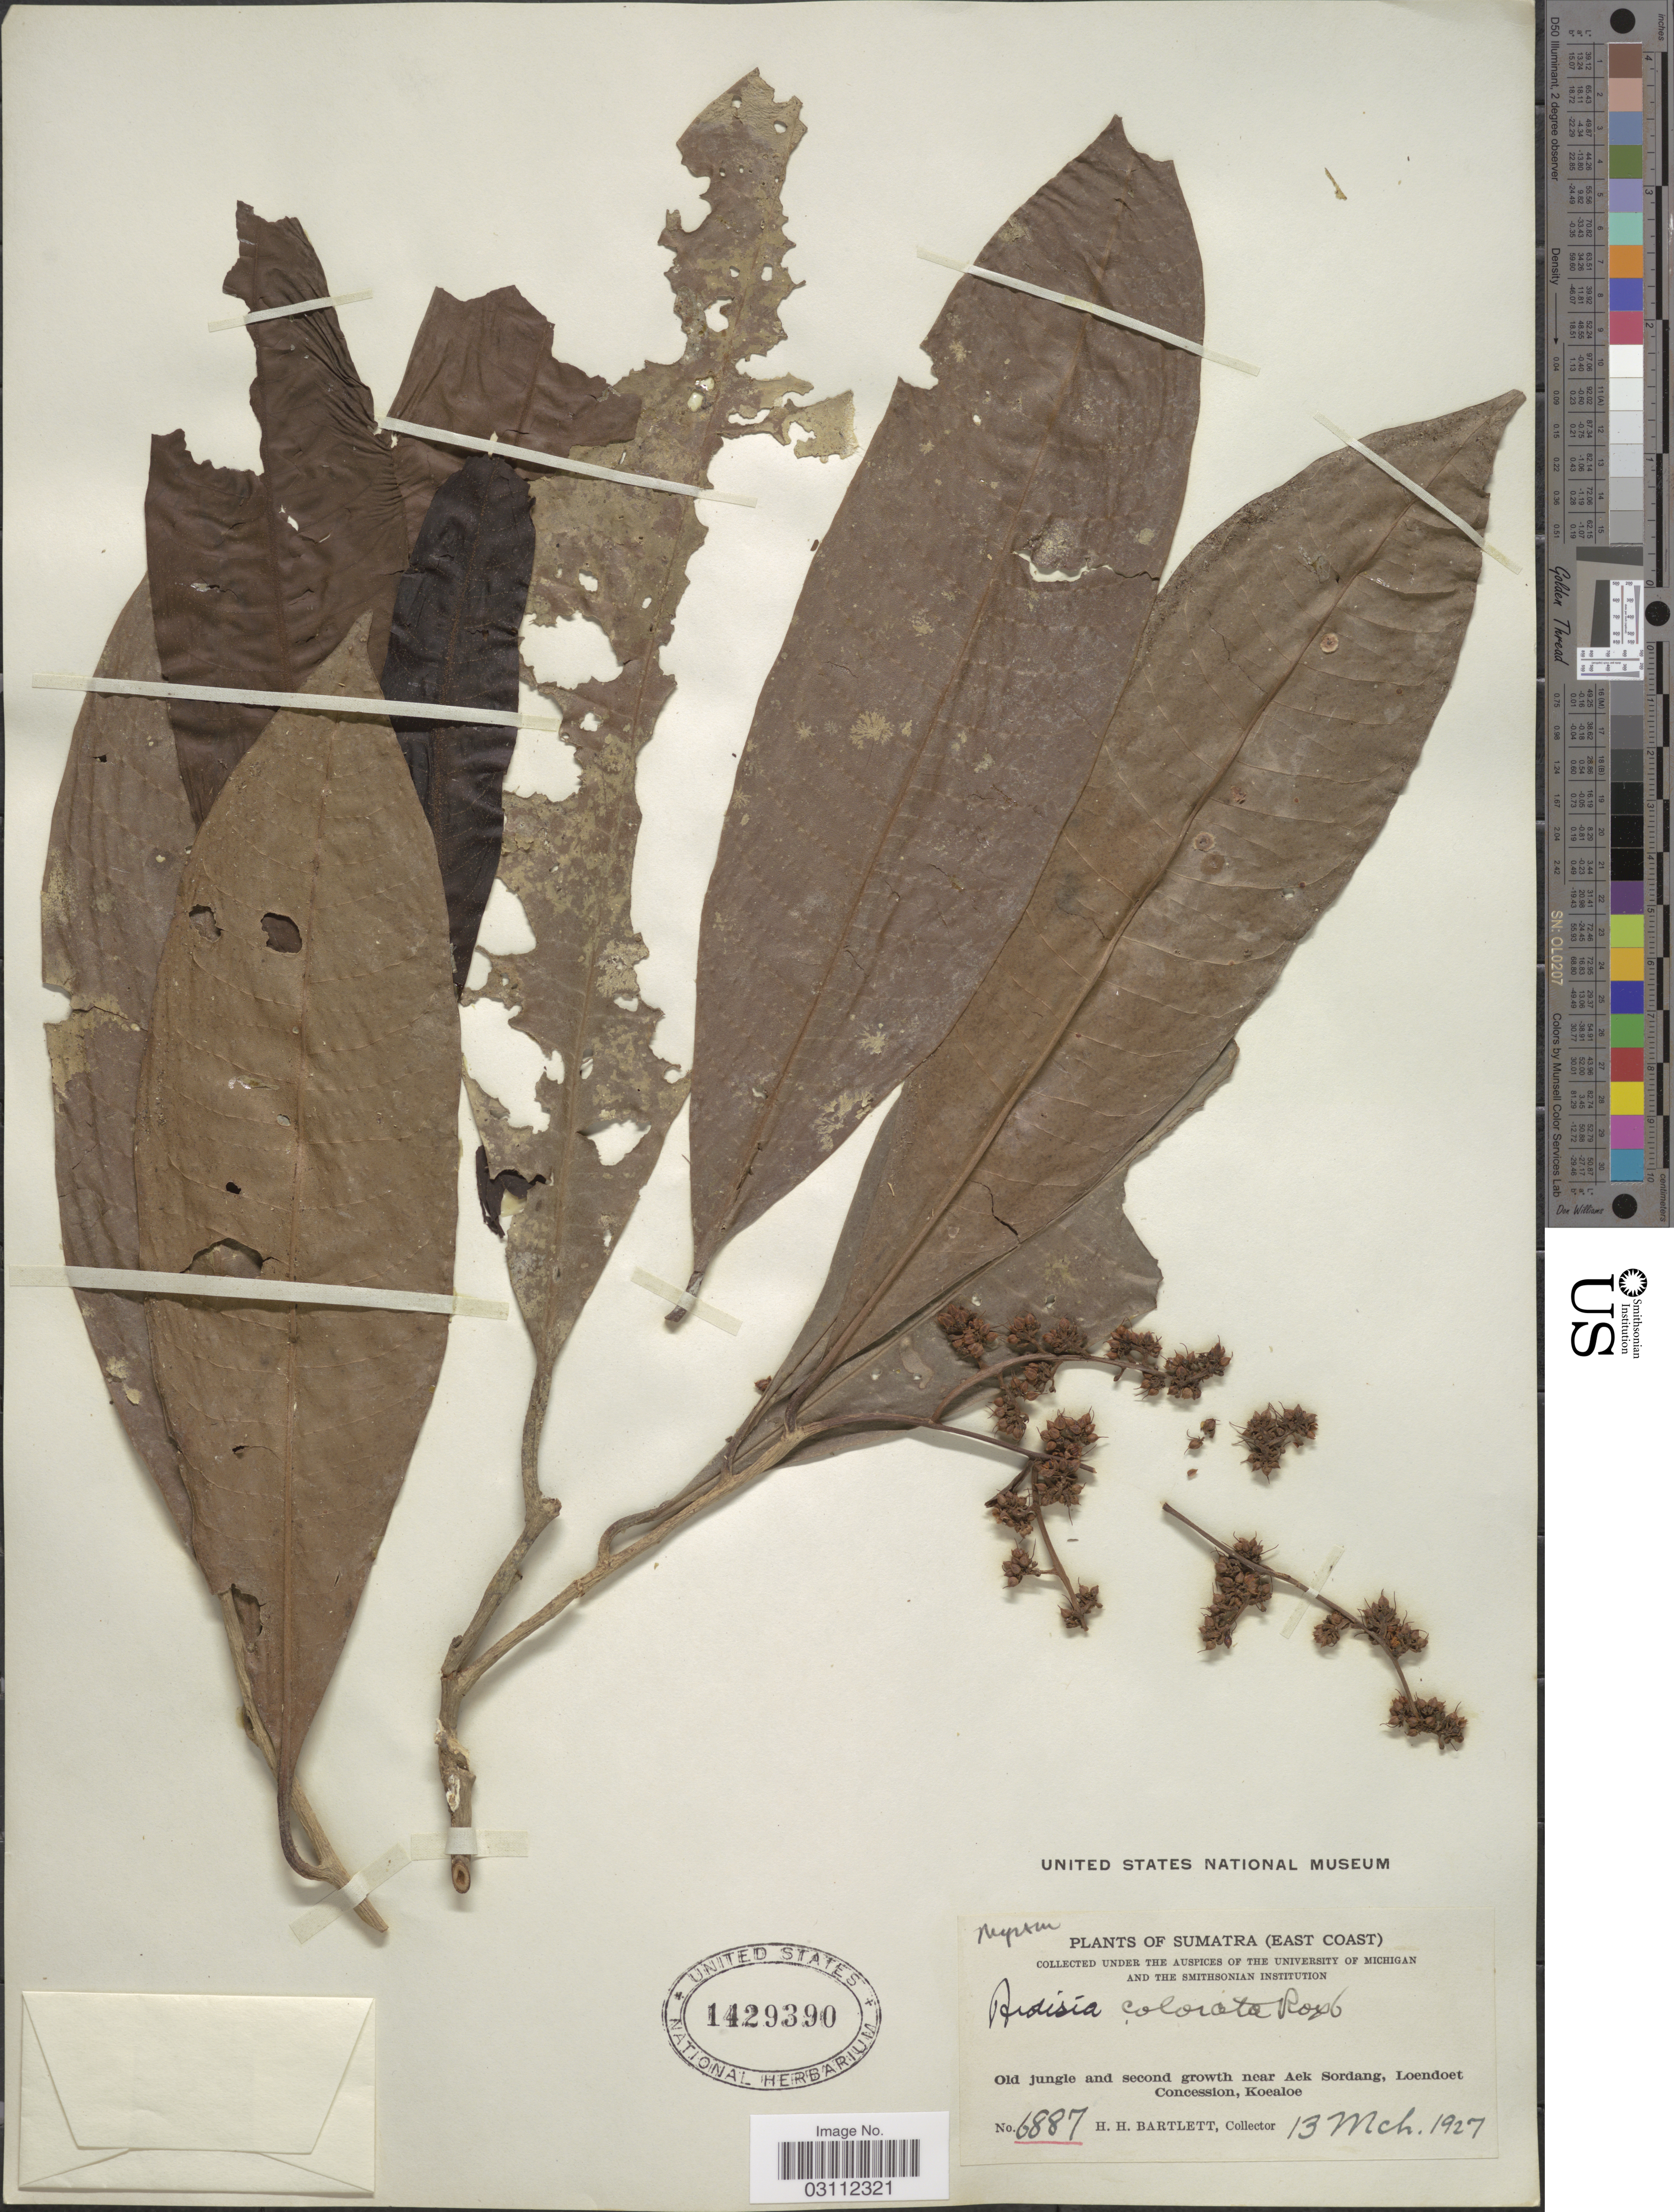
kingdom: Plantae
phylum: Tracheophyta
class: Magnoliopsida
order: Ericales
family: Primulaceae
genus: Ardisia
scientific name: Ardisia colorata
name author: Roxb.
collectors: H. H. Bartlett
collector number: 6887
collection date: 1927-03-13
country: Indonesia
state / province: Sumatra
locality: (East Coast). Old jungle and second growth near Aek Sordang, Loendoet Concession, Koealoe.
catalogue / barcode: US 1429390